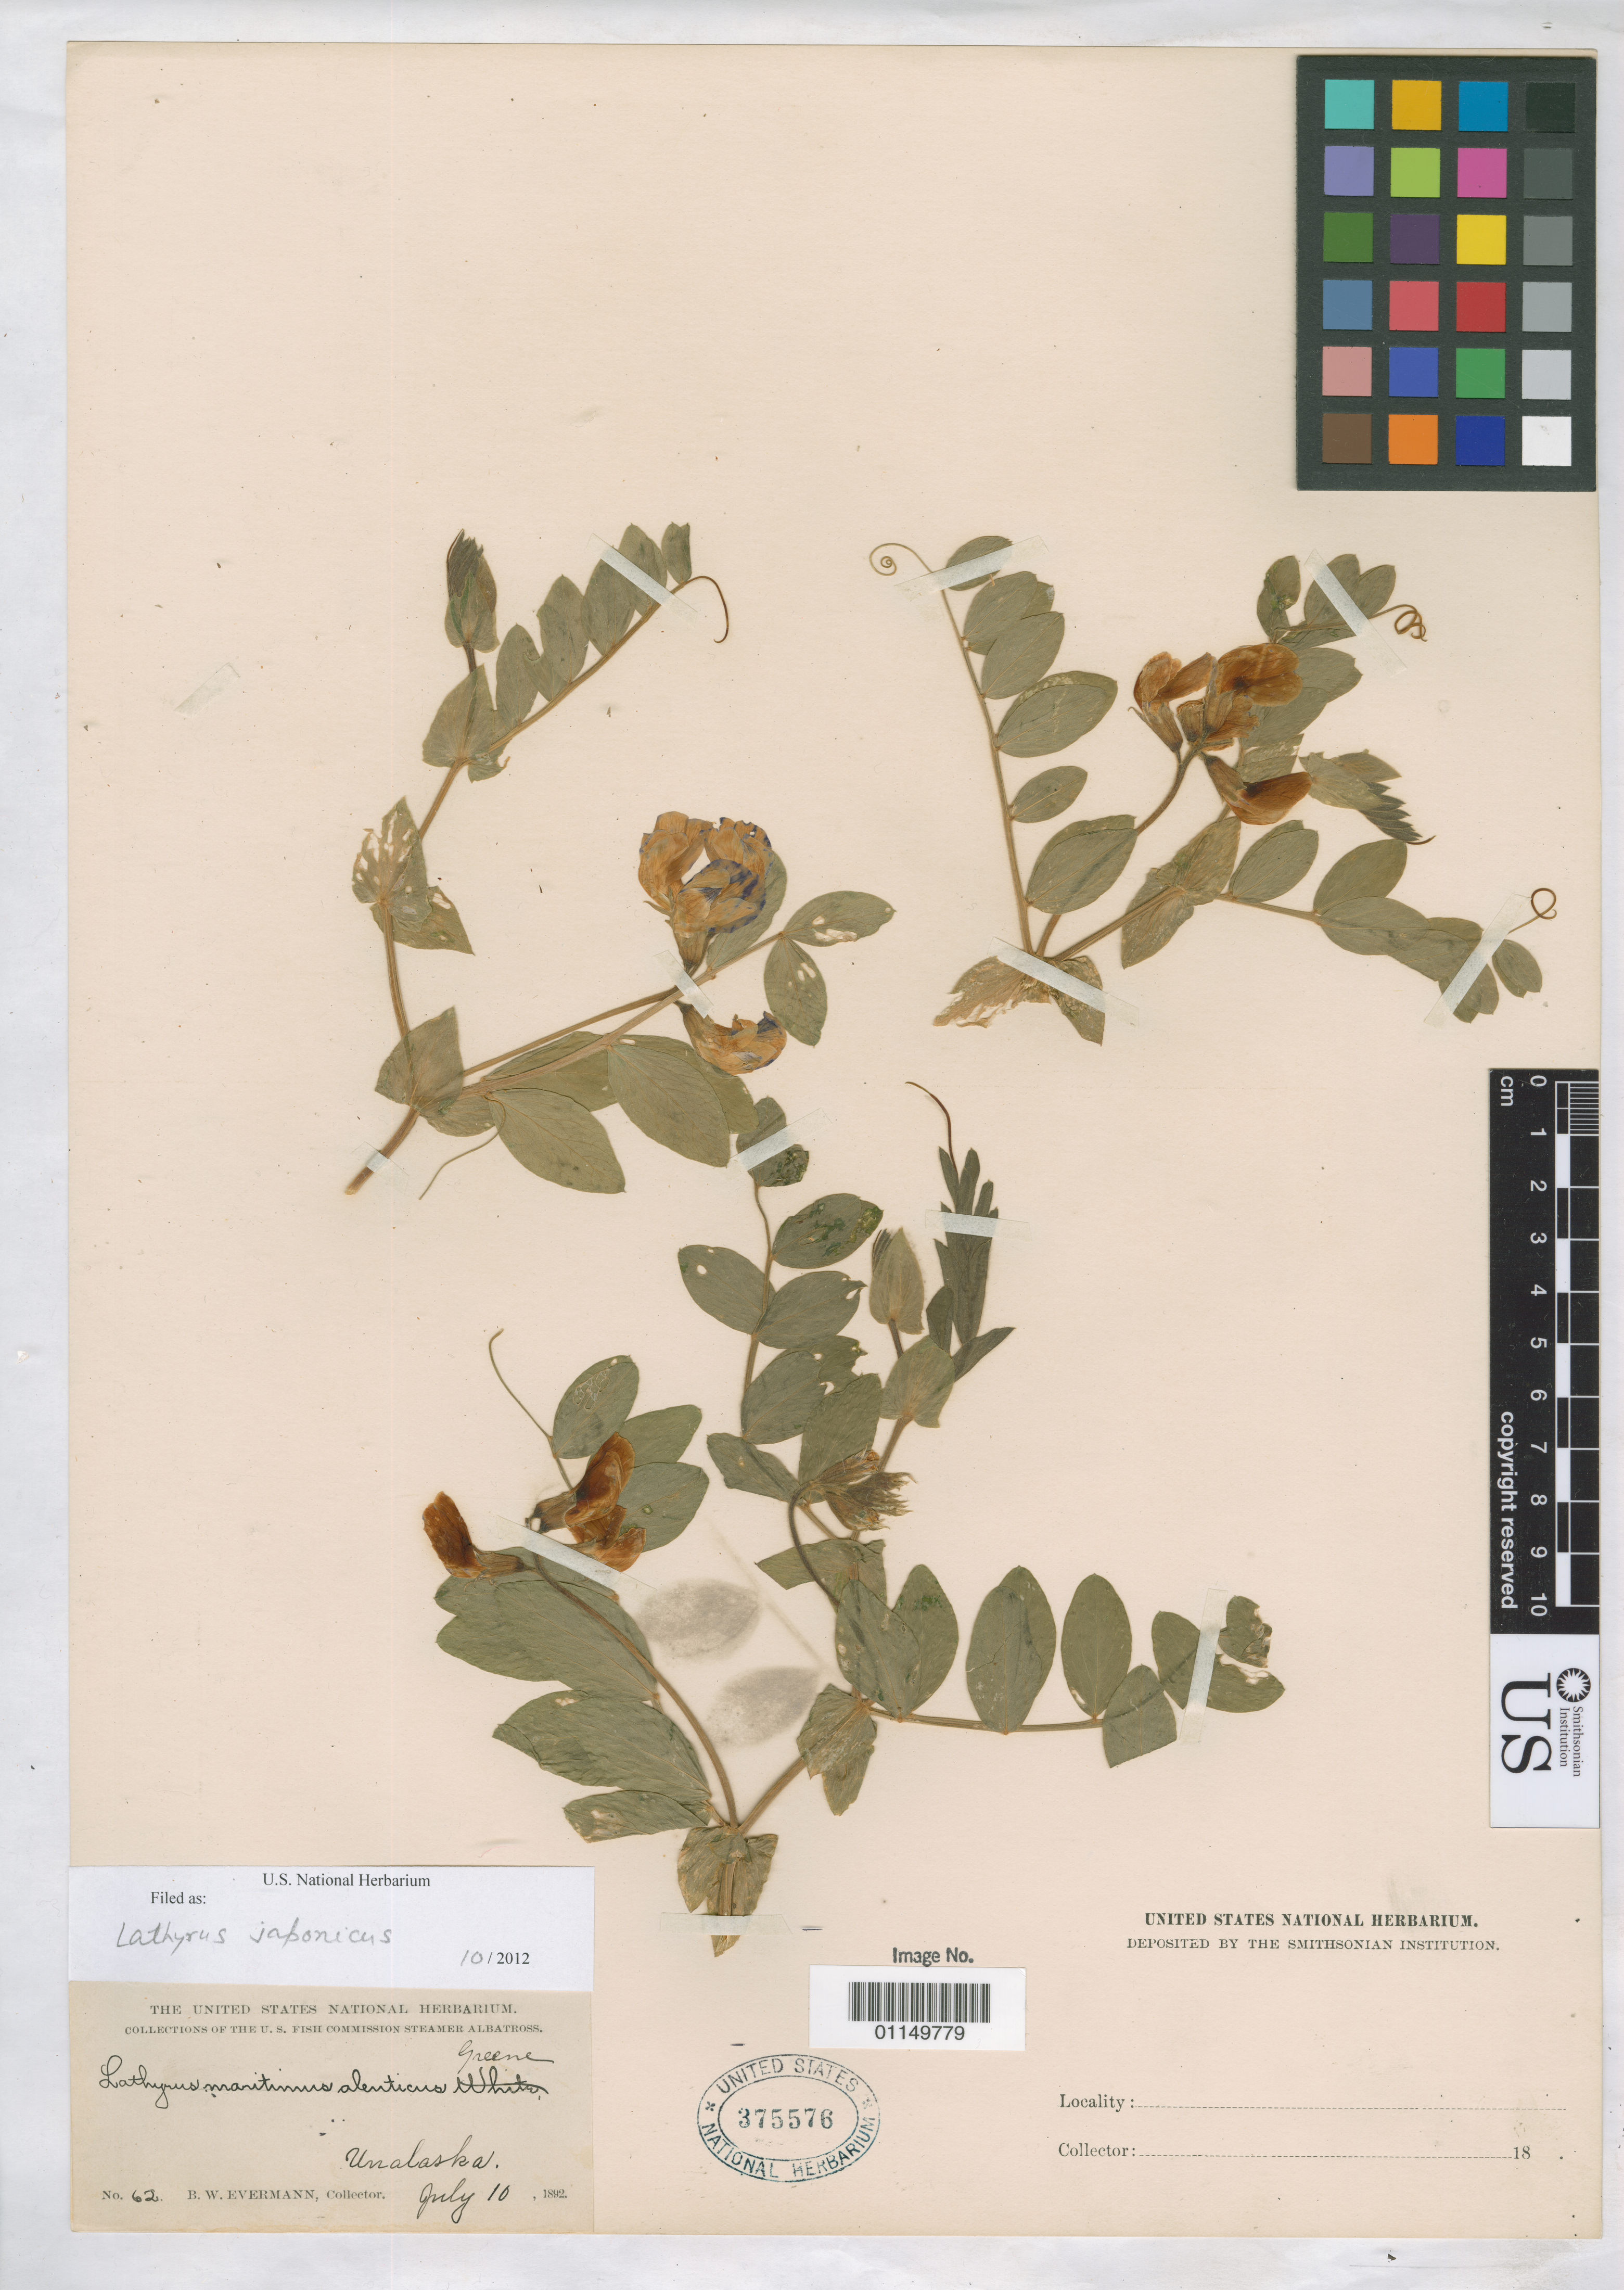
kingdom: Plantae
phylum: Tracheophyta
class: Magnoliopsida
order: Fabales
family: Fabaceae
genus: Lathyrus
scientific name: Lathyrus japonicus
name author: Willd.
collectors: B. W. Evermann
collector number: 62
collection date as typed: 10 Jul 1892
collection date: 1892-07-10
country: United States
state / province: Alaska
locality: Unalaska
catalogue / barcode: US 375576